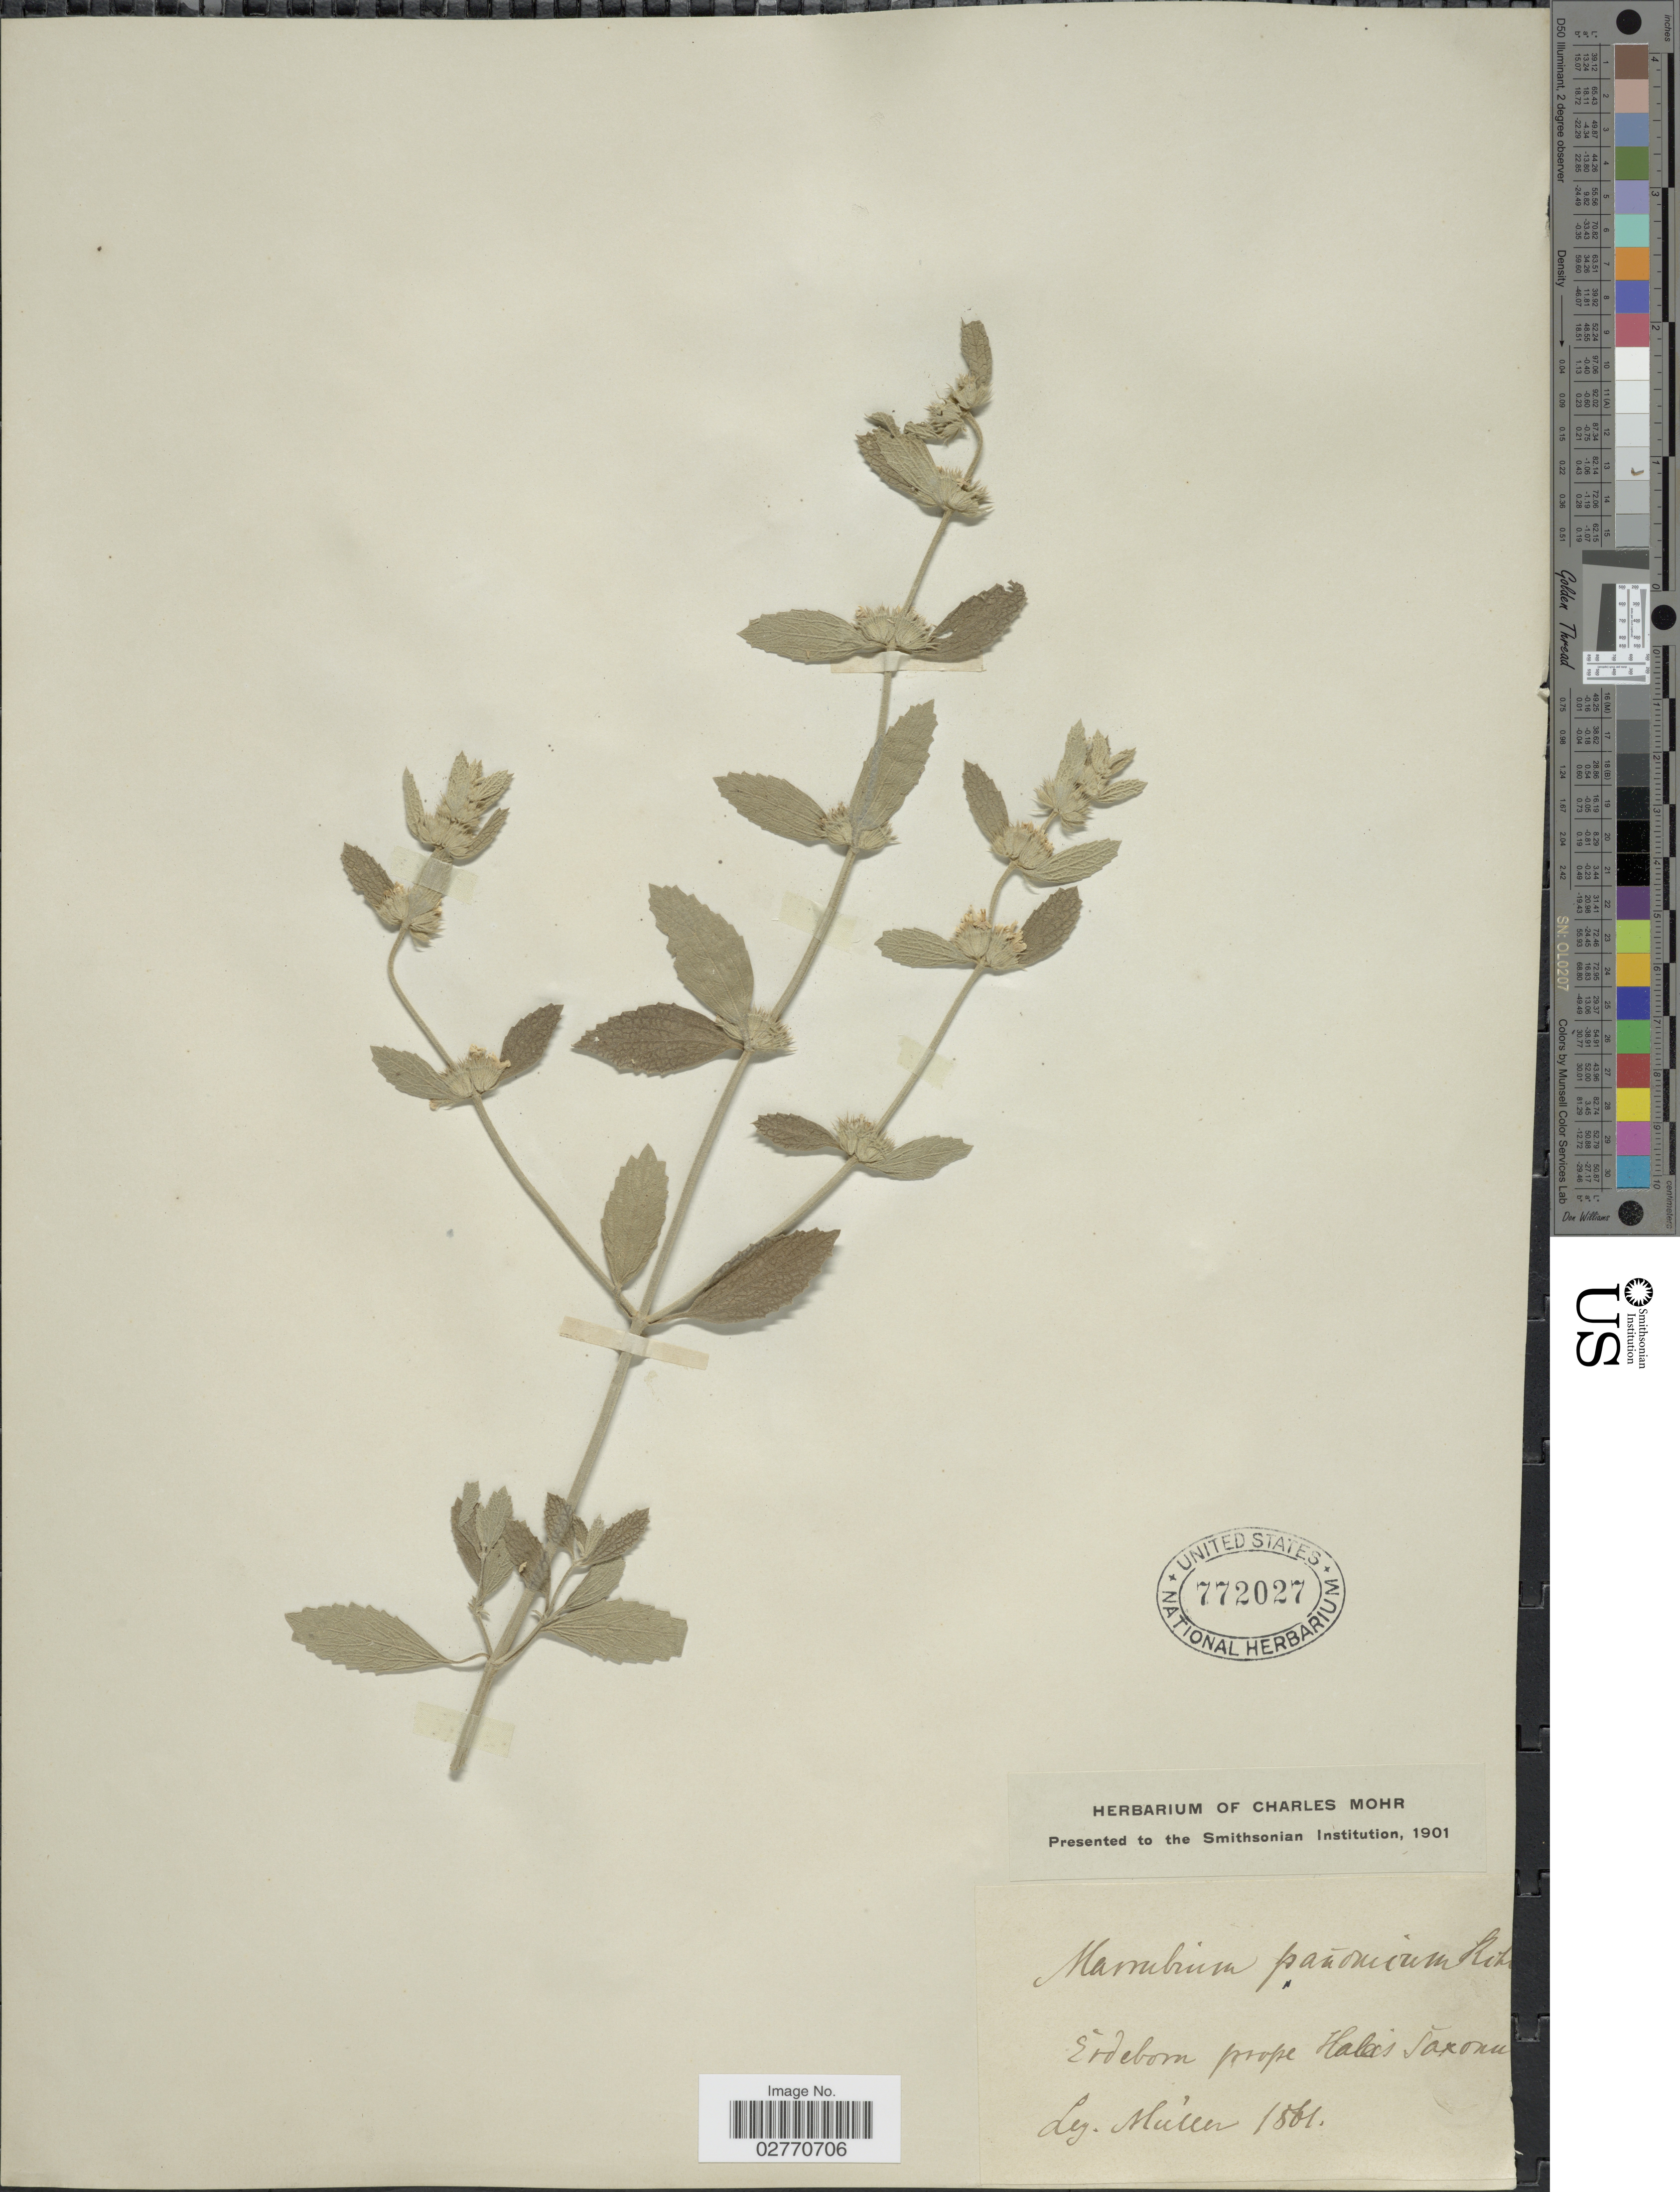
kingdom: Plantae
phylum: Tracheophyta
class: Magnoliopsida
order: Lamiales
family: Lamiaceae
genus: Marrubium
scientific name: Marrubium remotum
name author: Janka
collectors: -- Müller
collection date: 1861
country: Germany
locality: Erdebom prope Halees Saxonu [interpreted]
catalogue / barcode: US 772027